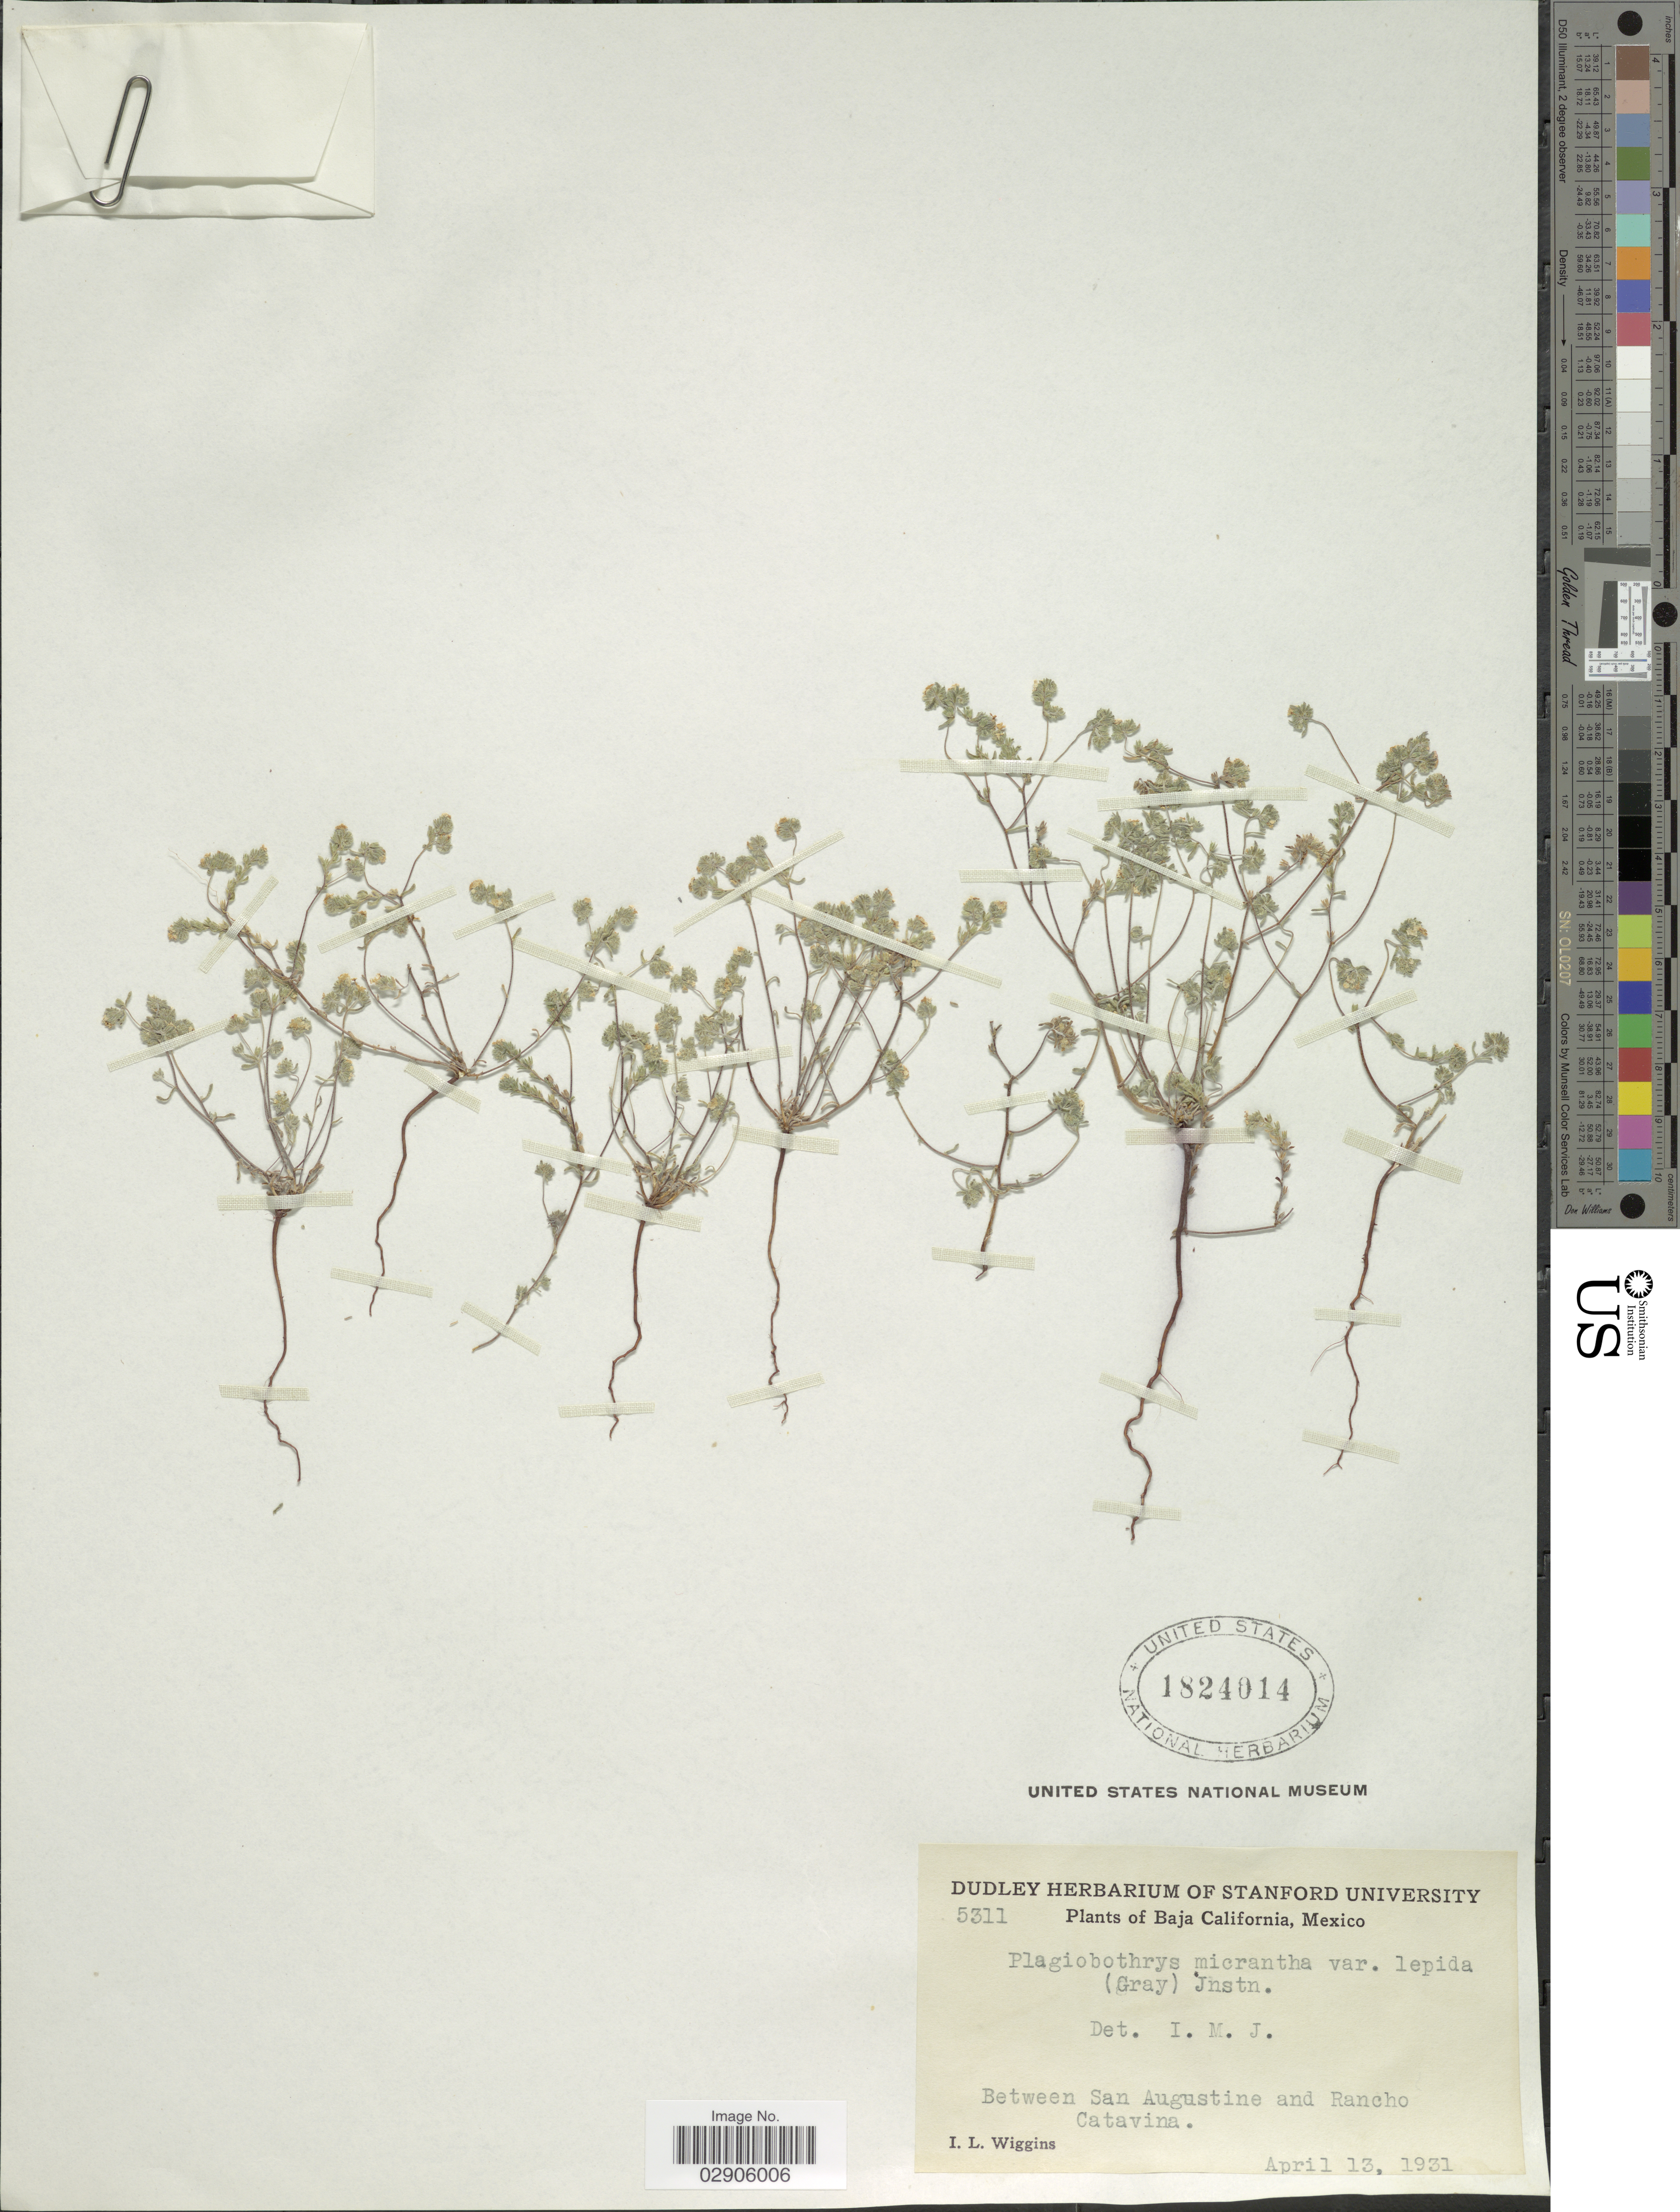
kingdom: Plantae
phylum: Tracheophyta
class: Magnoliopsida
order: Boraginales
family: Boraginaceae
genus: Plagiobothrys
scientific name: Plagiobothrys micranthus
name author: A. Nelson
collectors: I. L. Wiggins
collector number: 5311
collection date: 1931-04-13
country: Mexico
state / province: Baja California Norte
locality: Between San Augustine and Rancho, Catavina.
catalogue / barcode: US 1824014